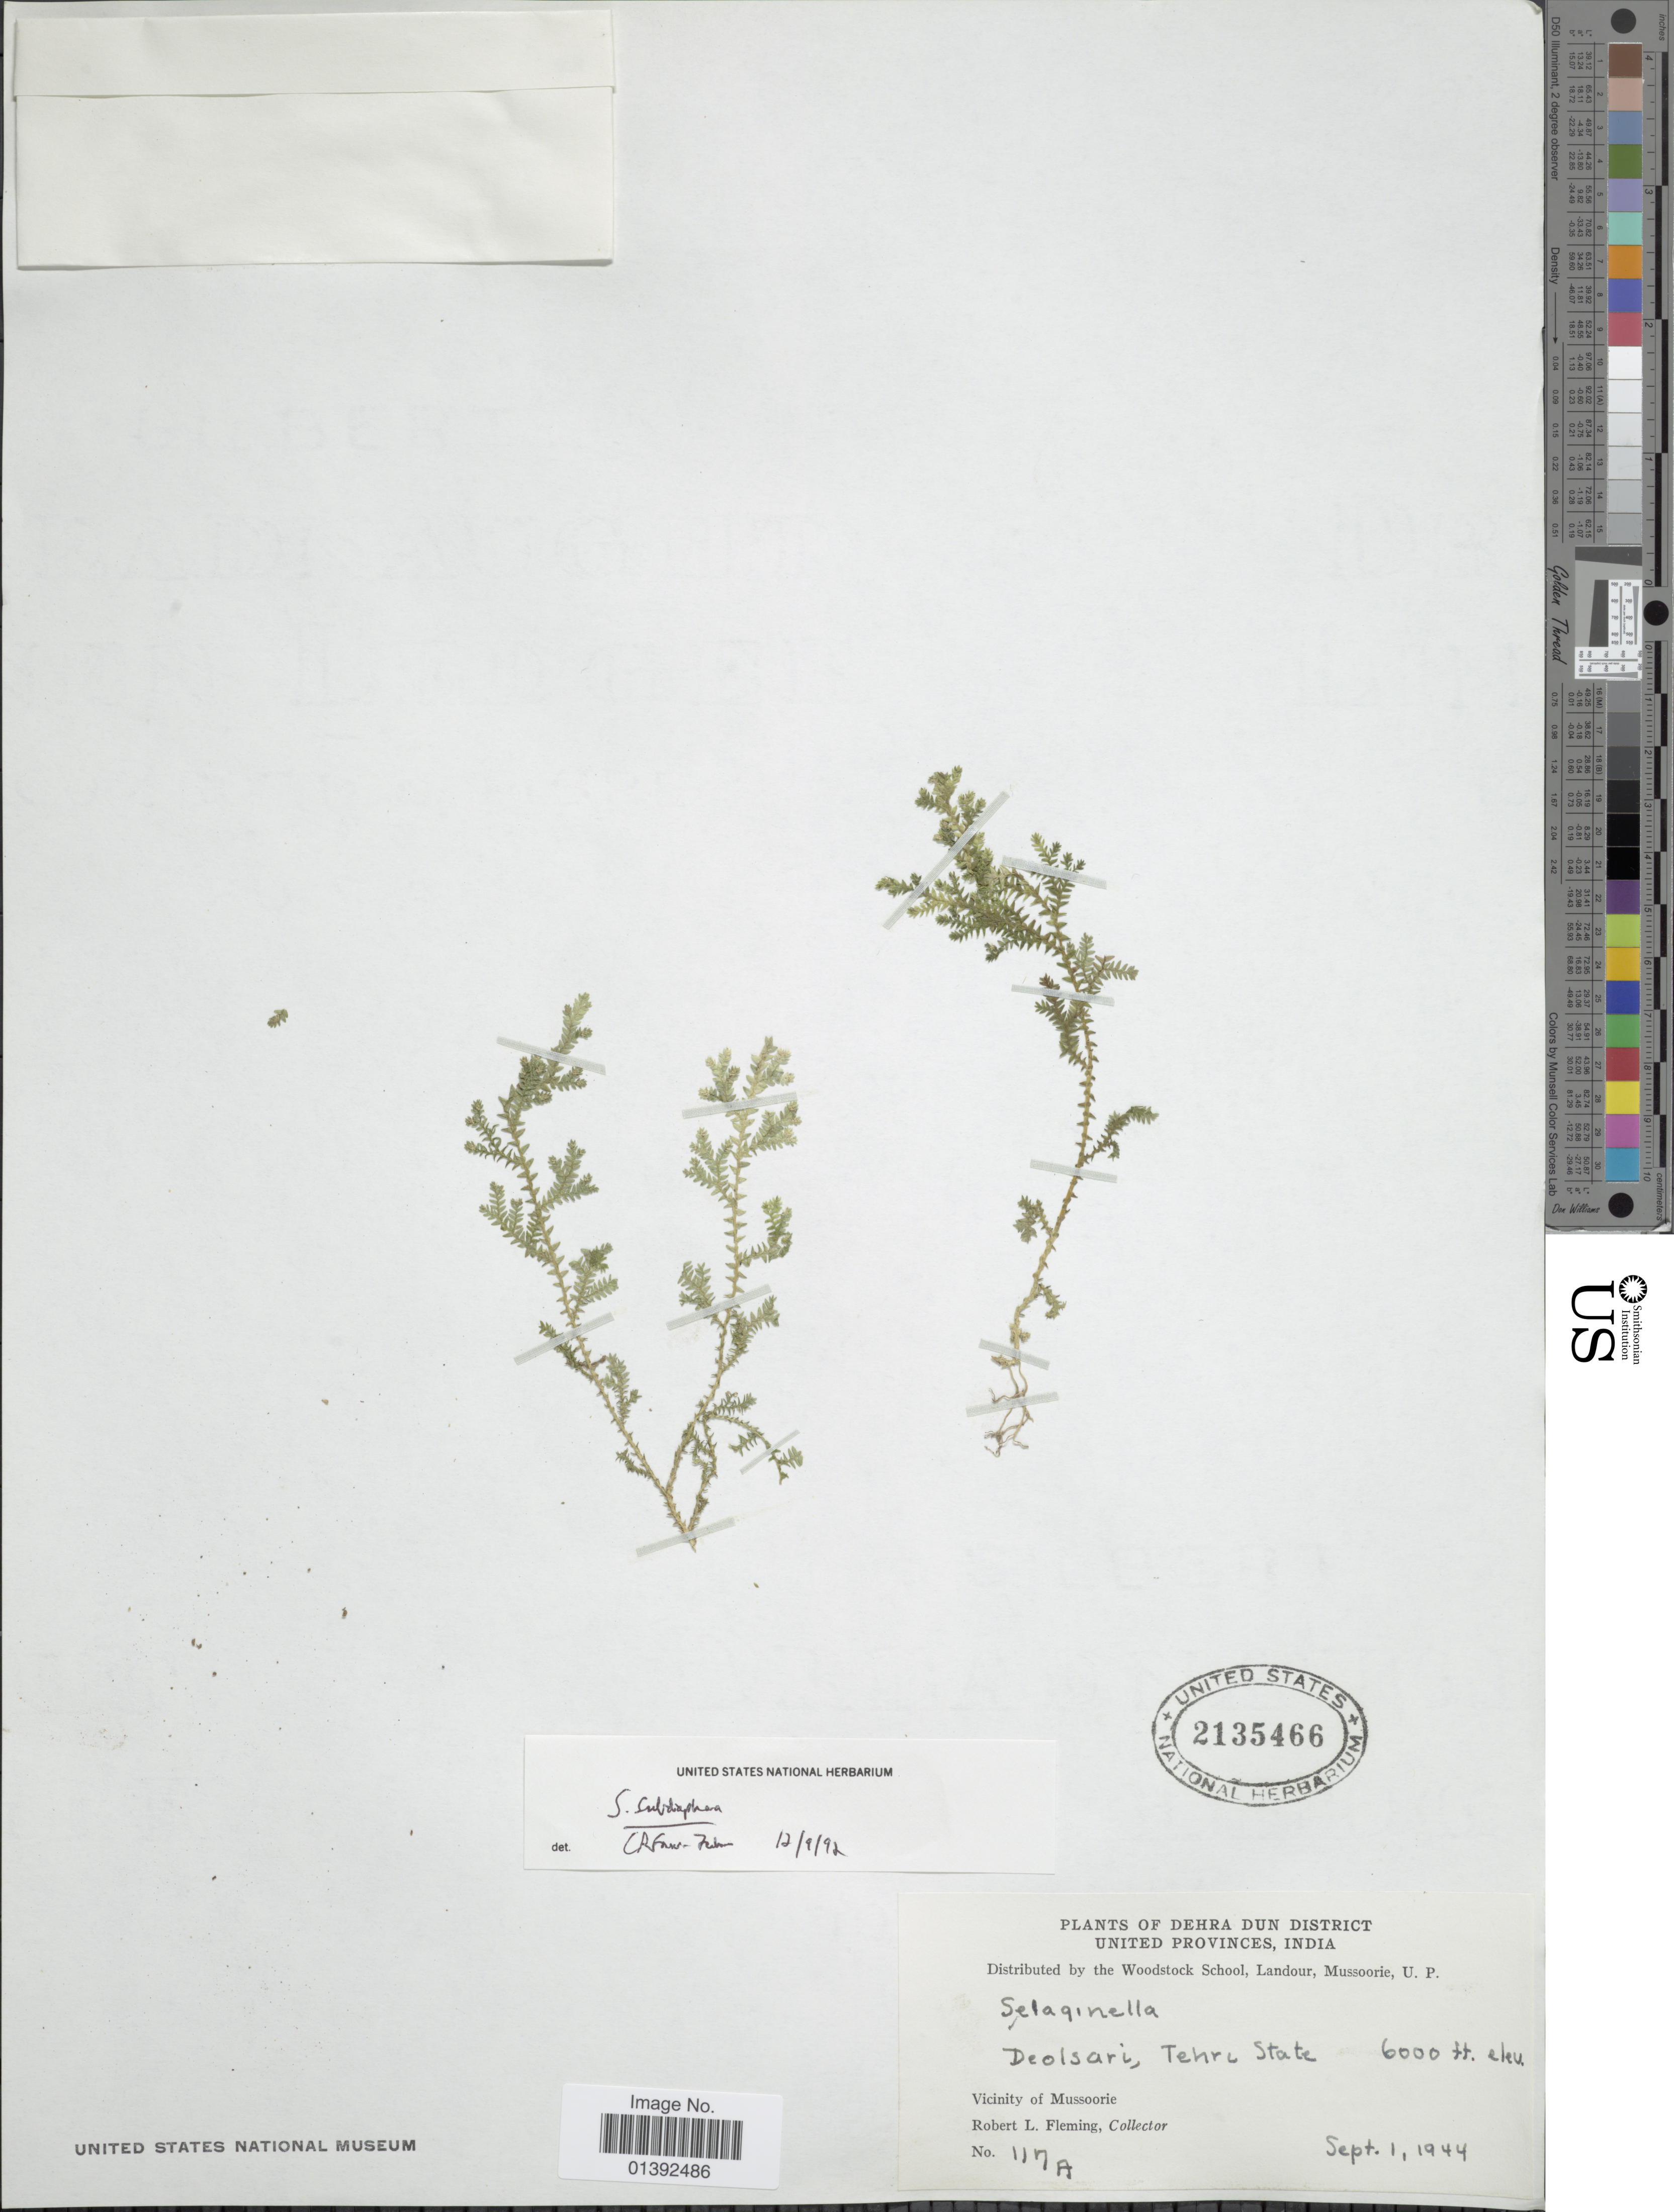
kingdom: Plantae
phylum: Tracheophyta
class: Lycopodiopsida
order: Selaginellales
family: Selaginellaceae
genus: Selaginella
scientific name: Selaginella sp.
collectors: R. Fleming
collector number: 117A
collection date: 1944-09-01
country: India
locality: Dehra Dun District, United Province, Deolsari, Tahri State, Vicinity of Mussoorie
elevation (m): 1829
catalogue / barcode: US 2135466